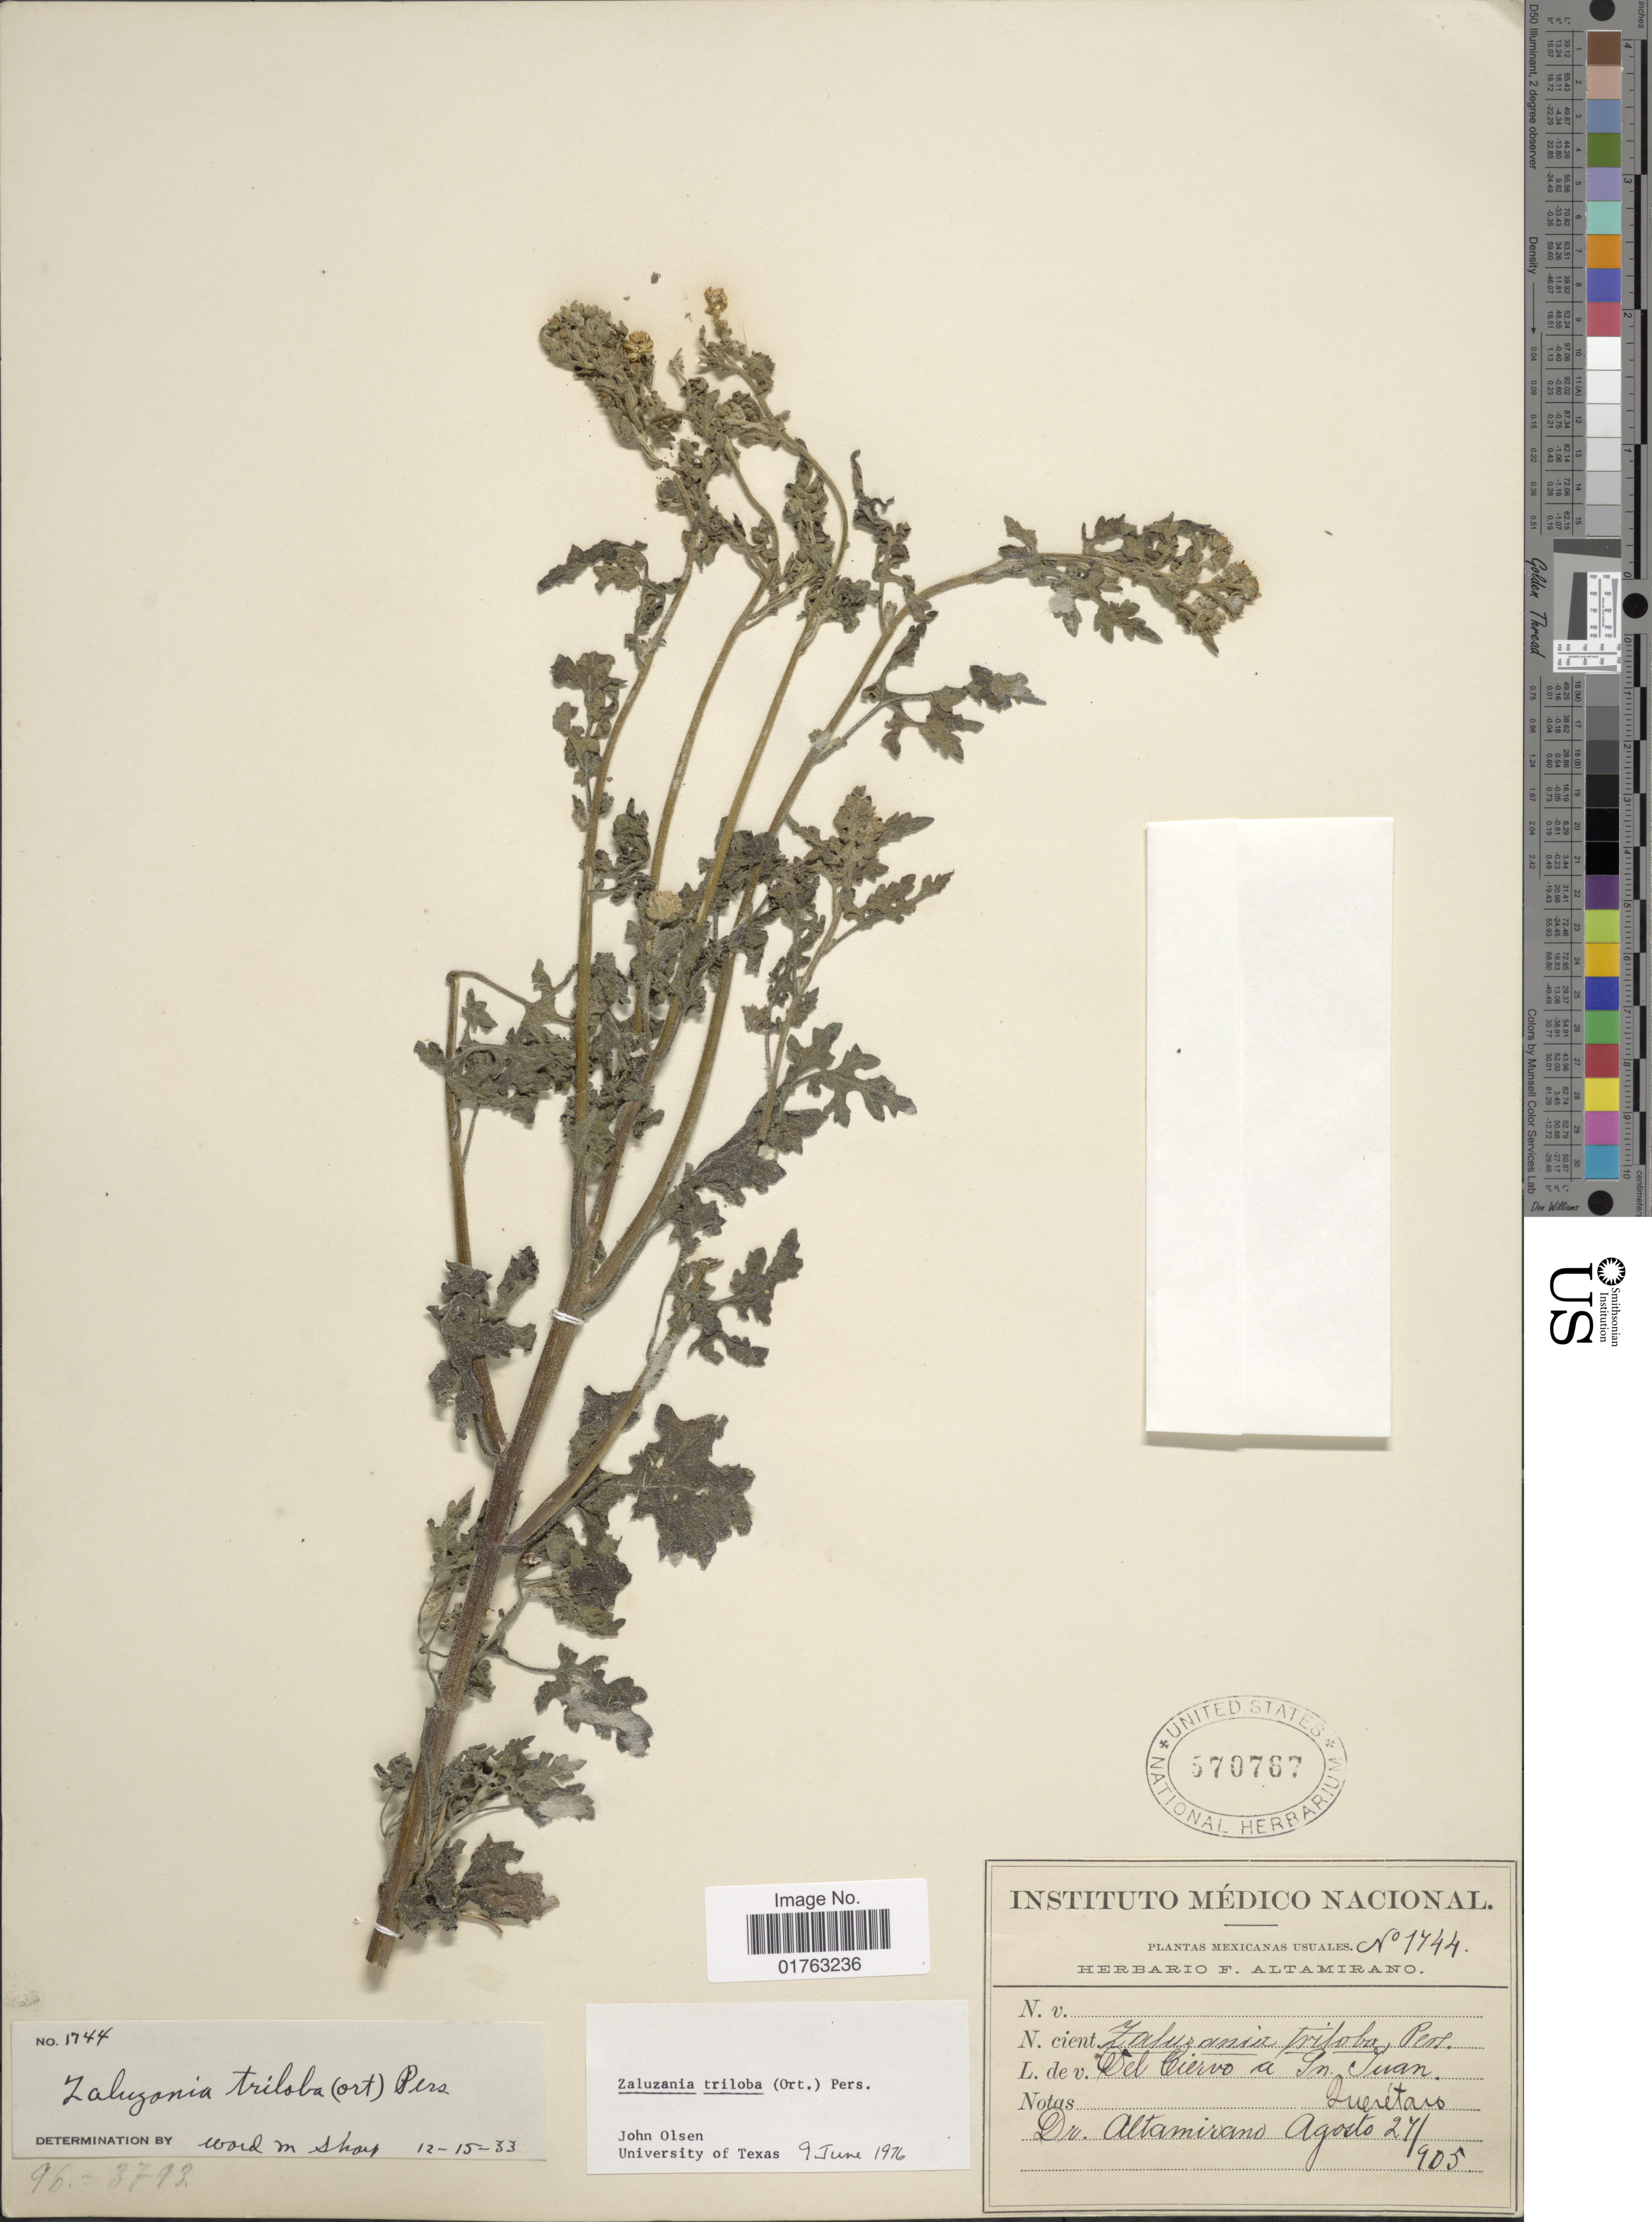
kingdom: Plantae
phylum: Tracheophyta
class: Magnoliopsida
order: Asterales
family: Asteraceae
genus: Zaluzania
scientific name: Zaluzania triloba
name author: (Ortega) Pers.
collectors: -. Altamirano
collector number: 1744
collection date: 1905-08-27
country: Mexico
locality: Del Ciervo a Sn Juan. Queretaro.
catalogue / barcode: US 570767